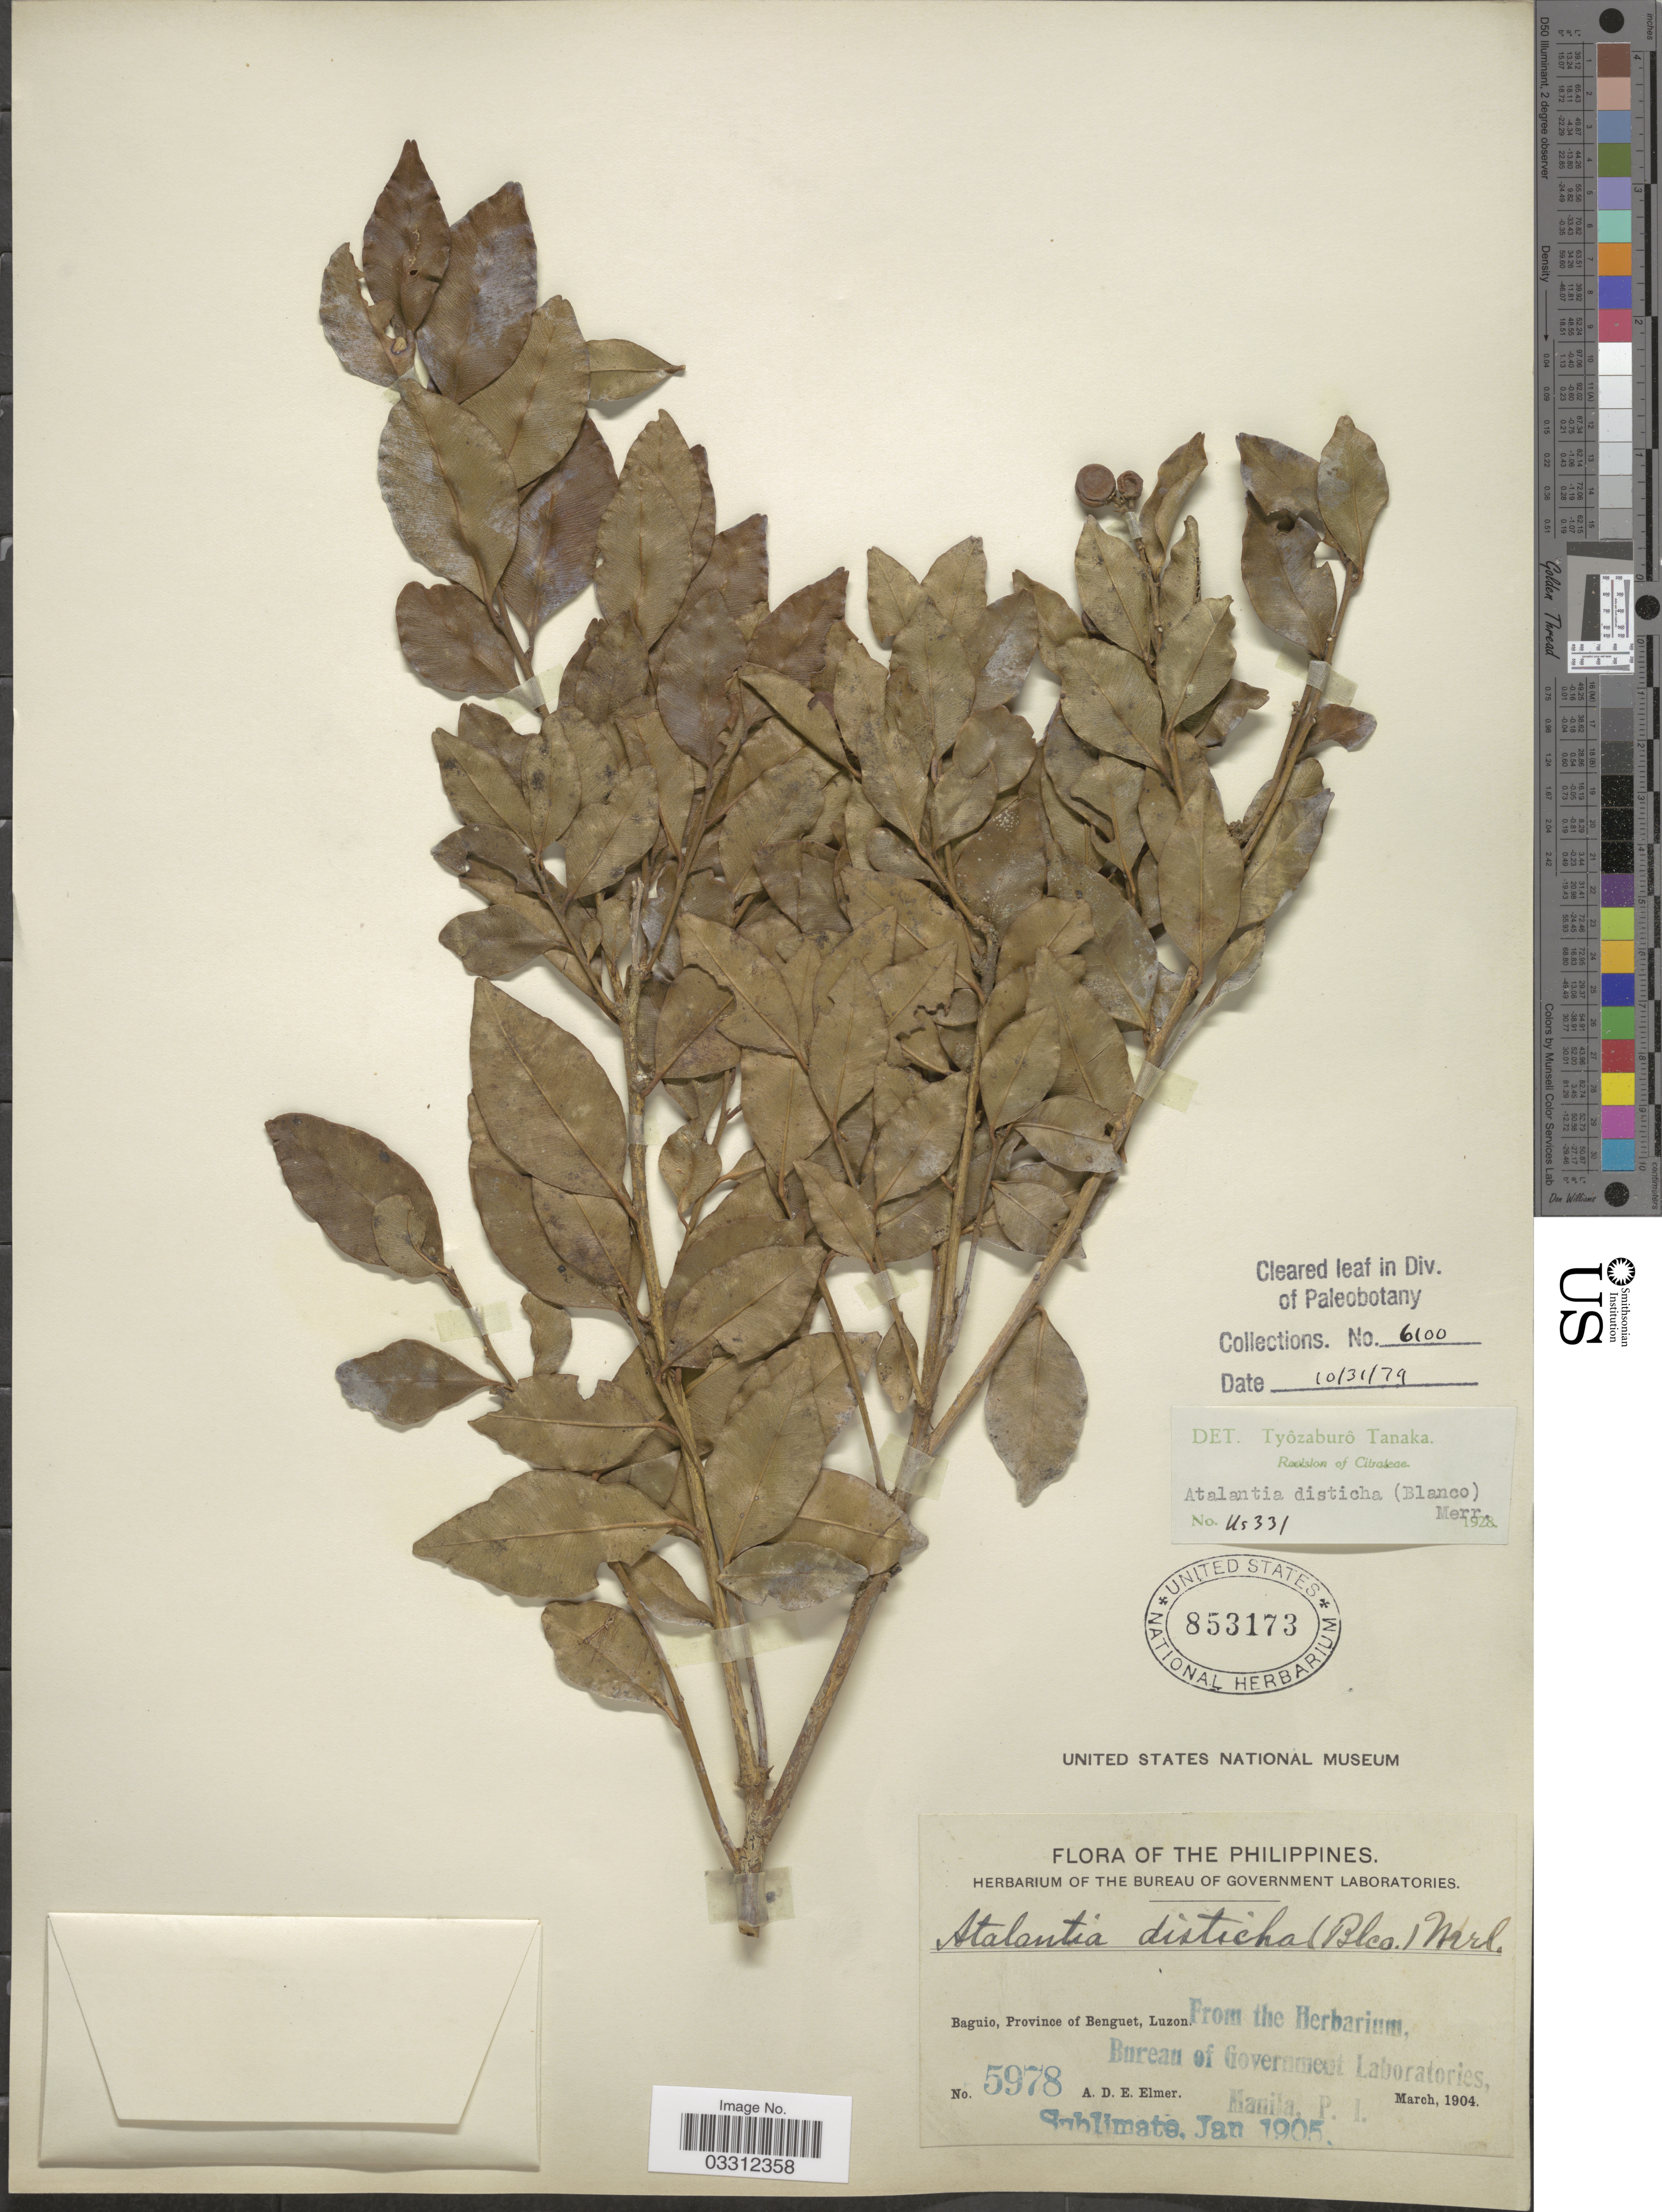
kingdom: Plantae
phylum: Tracheophyta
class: Magnoliopsida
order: Sapindales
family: Rutaceae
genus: Atalantia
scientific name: Atalantia racemosa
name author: Wight ex Hook.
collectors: A. D. E. Elmer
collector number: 5978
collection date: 1904-03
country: Philippines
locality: Baguio, Province of Benguet, Luzon.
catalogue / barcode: US 853173